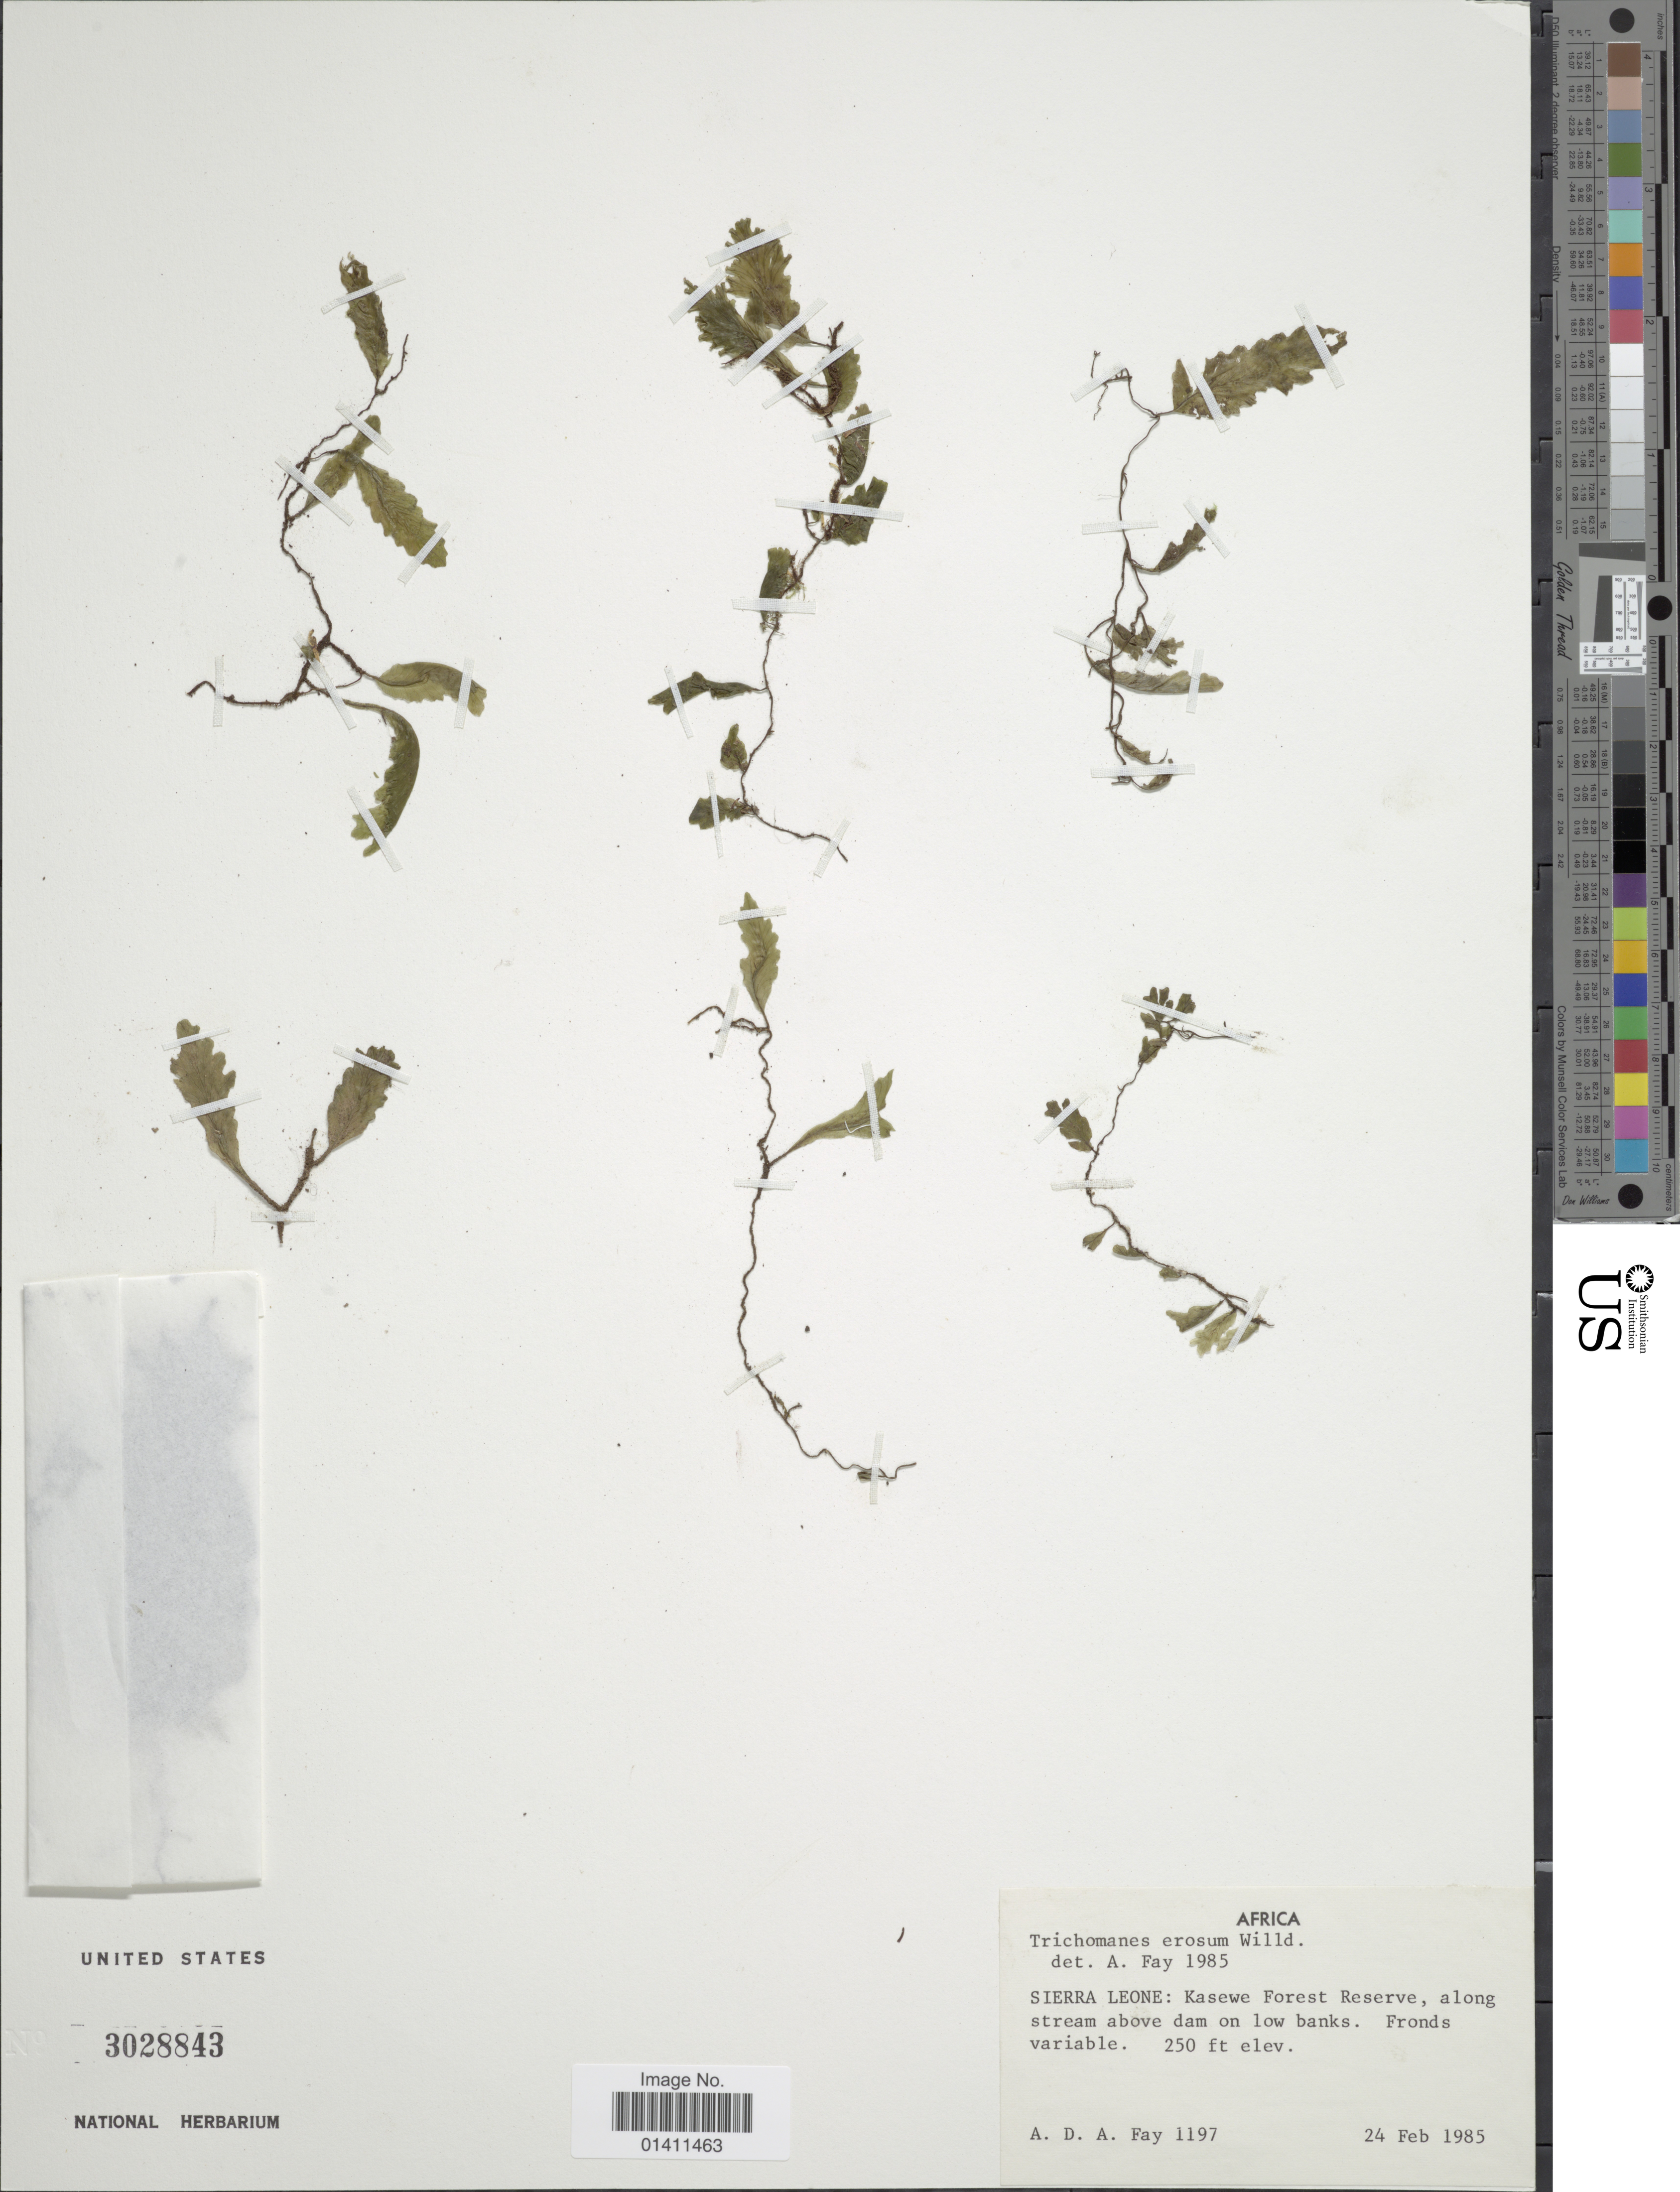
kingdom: Plantae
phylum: Tracheophyta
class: Polypodiopsida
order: Hymenophyllales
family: Hymenophyllaceae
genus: Didymoglossum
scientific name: Didymoglossum erosum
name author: (Willd.) J.P. Roux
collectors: A. Fay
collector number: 1197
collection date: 1985-02-24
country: Sierra Leone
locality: Kasewe Forest Reserve, along stream above dam on low banks.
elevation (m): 76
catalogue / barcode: US 3028843